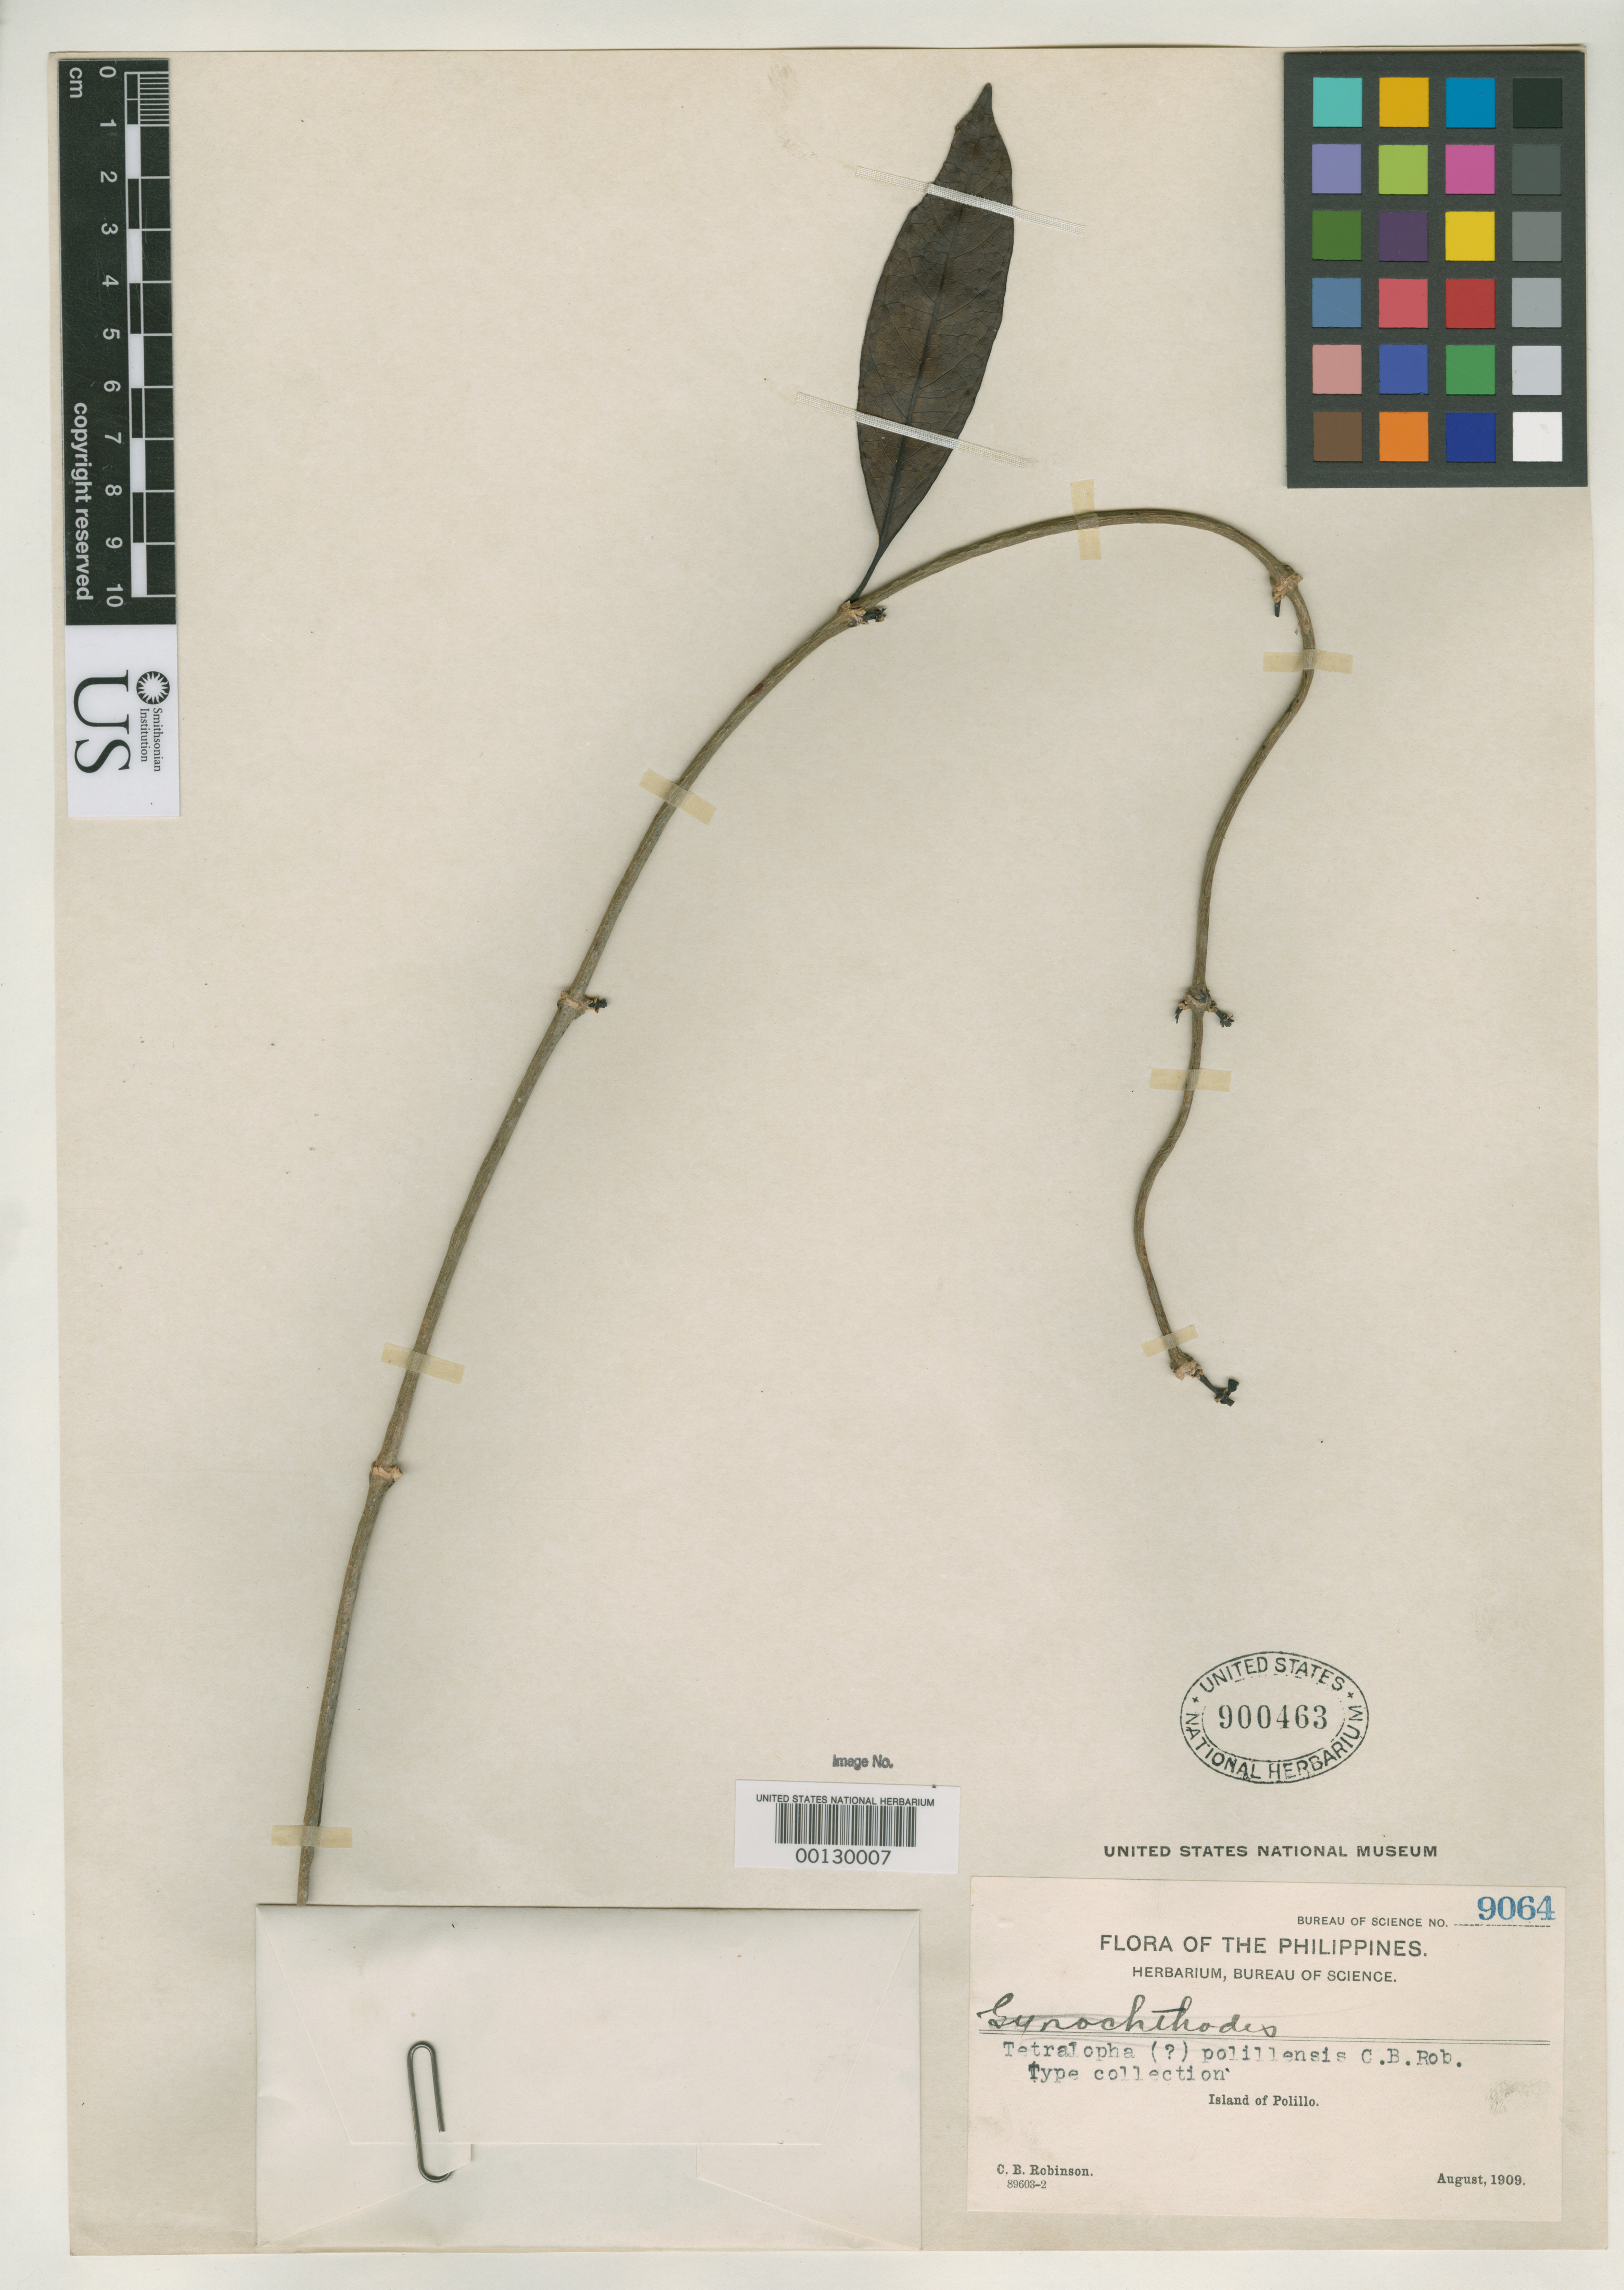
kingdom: Plantae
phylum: Tracheophyta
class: Magnoliopsida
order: Gentianales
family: Rubiaceae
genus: Tetralopha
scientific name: Tetralopha polillensis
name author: C.B. Rob.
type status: Isotype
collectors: C. Robinson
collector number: Bur. Sci. 9064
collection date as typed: Aug 1909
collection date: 1909-08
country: Philippines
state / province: Calabarzon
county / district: Quezon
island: Polillo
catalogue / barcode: US 900463